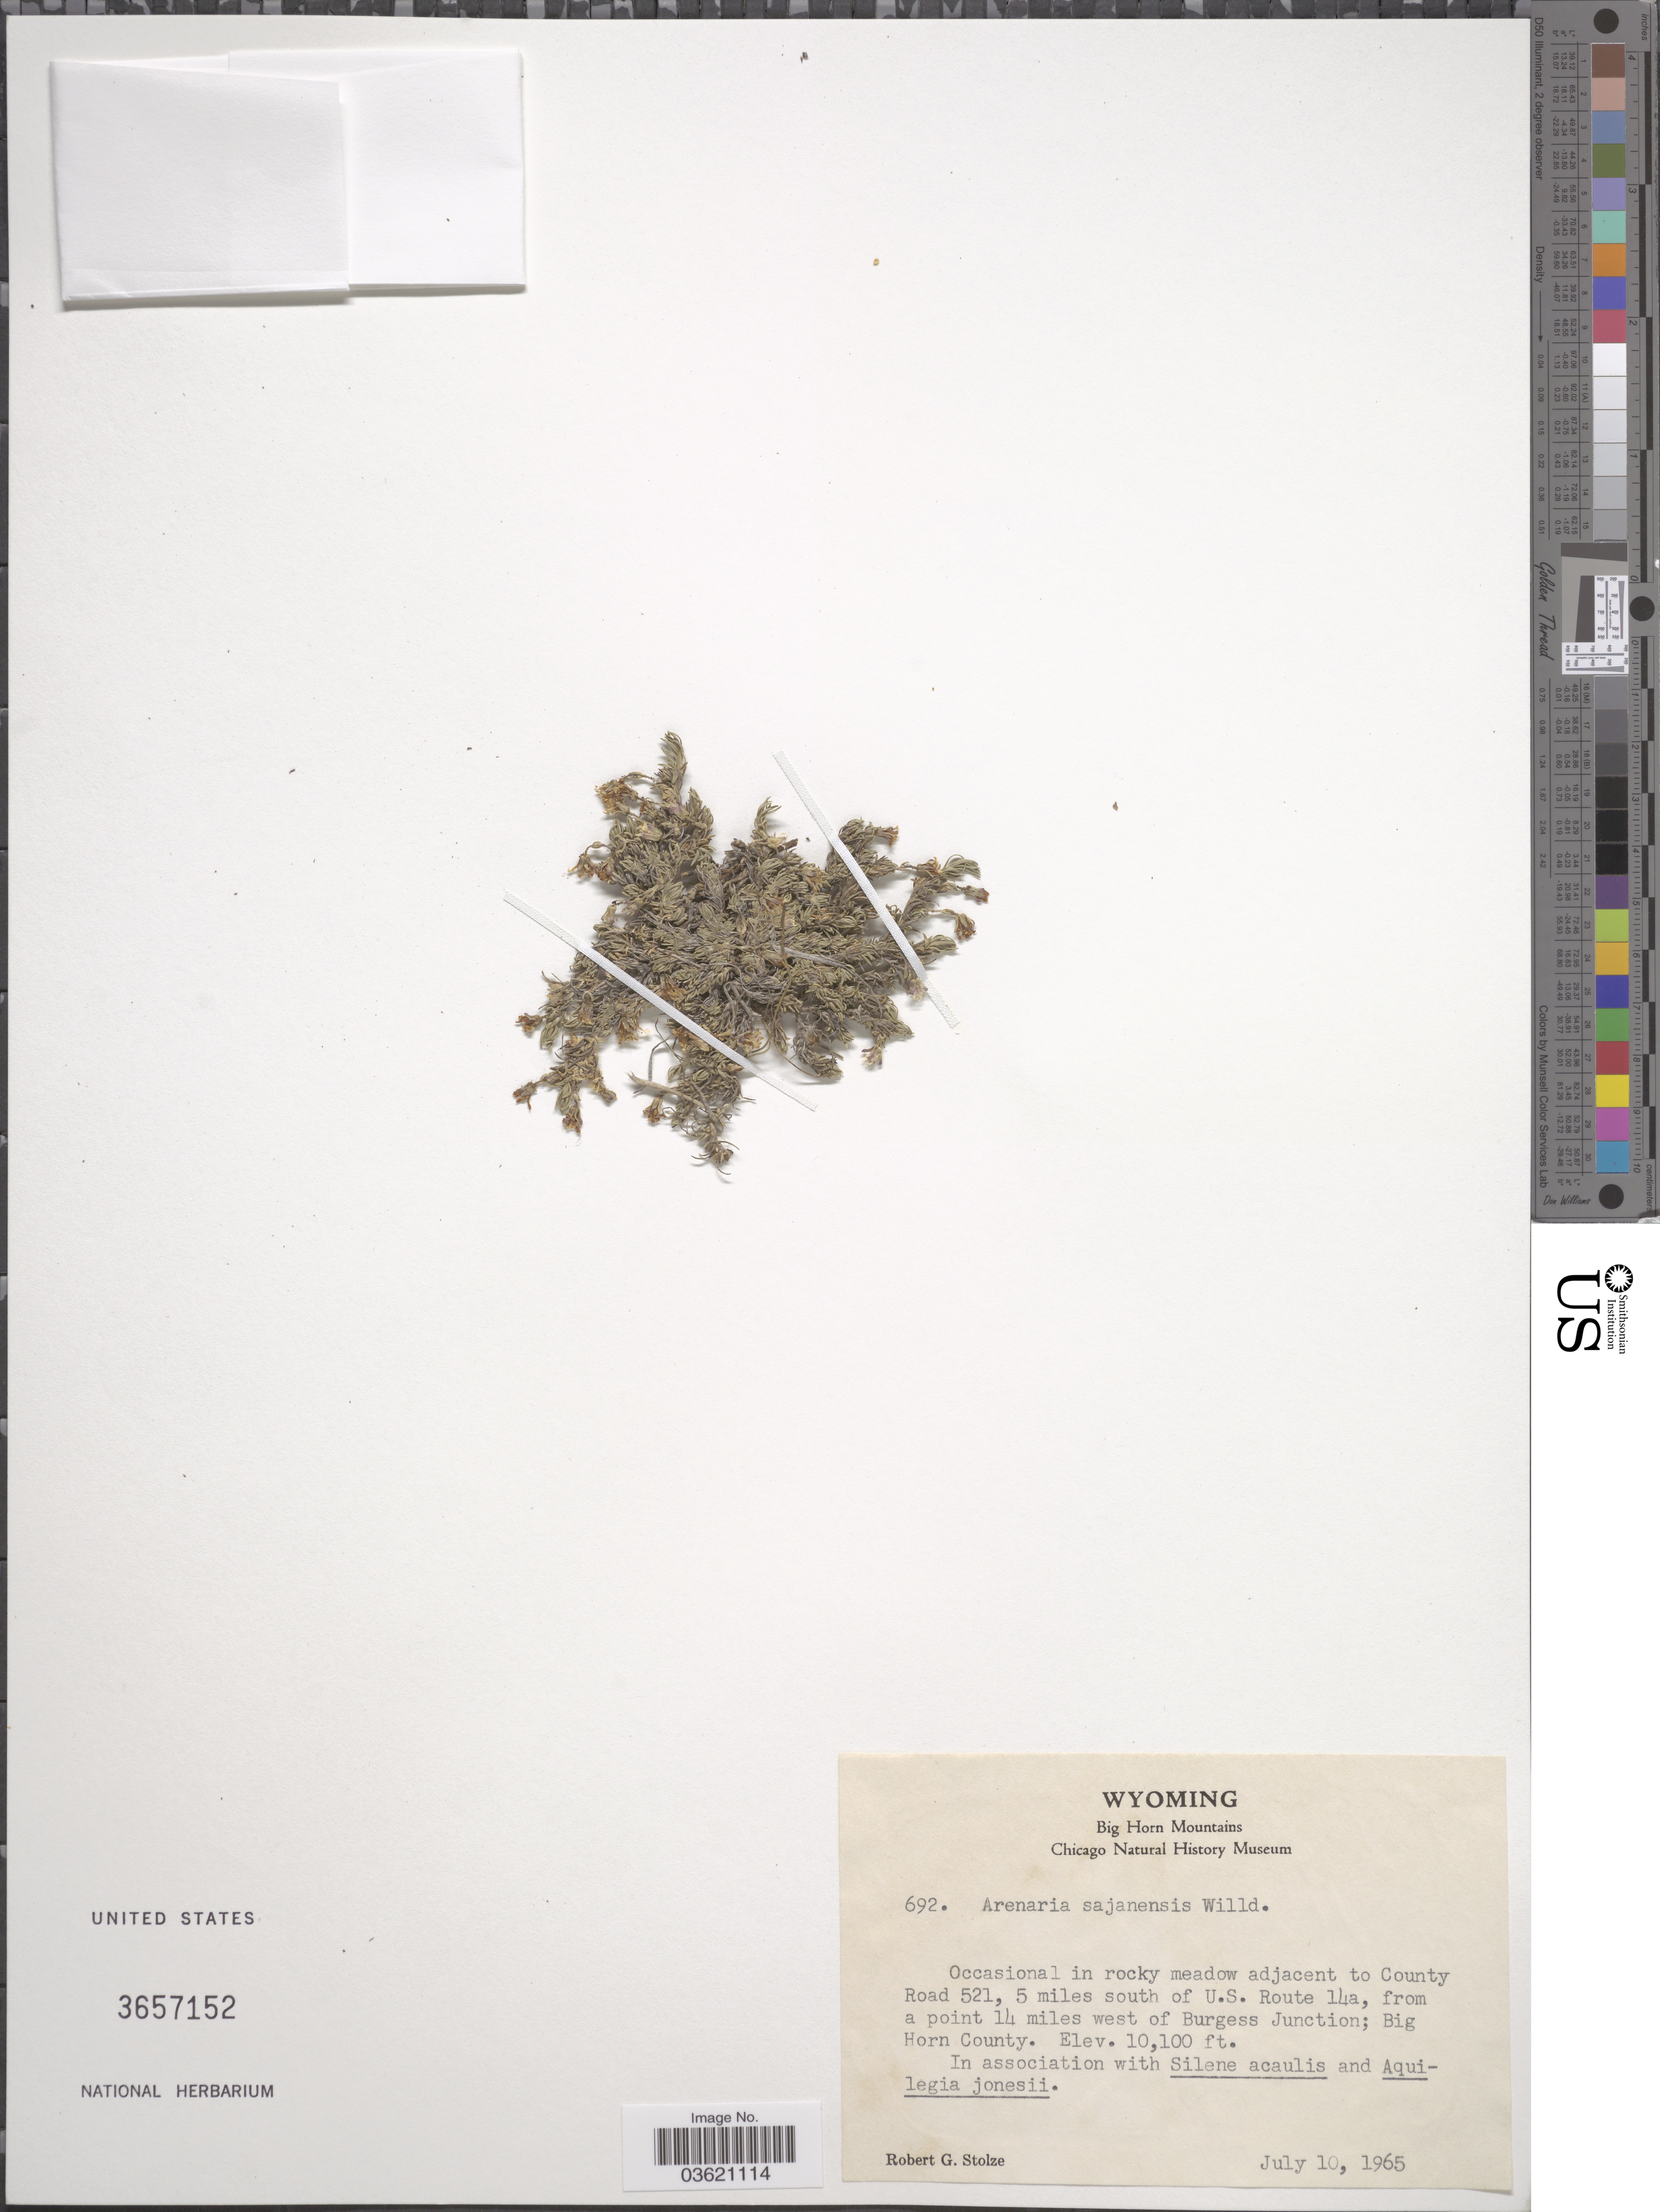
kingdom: Plantae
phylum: Tracheophyta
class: Magnoliopsida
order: Caryophyllales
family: Caryophyllaceae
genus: Cherleria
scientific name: Cherleria biflora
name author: (L.) A.J. Moore & Dillenb.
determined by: Strong, M. T., (US), Smithsonian Institution - National Museum of Natural History (UNITED STATES)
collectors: R. G. Stolze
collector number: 692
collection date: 1965-07-10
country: United States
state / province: Wyoming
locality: Big Horn Mountains. County Road 521, 5 miles south of U.S. Route 14a, from a point 14 miles west of Burgess Junction; Big Horn County.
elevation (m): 3078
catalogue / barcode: US 3657152